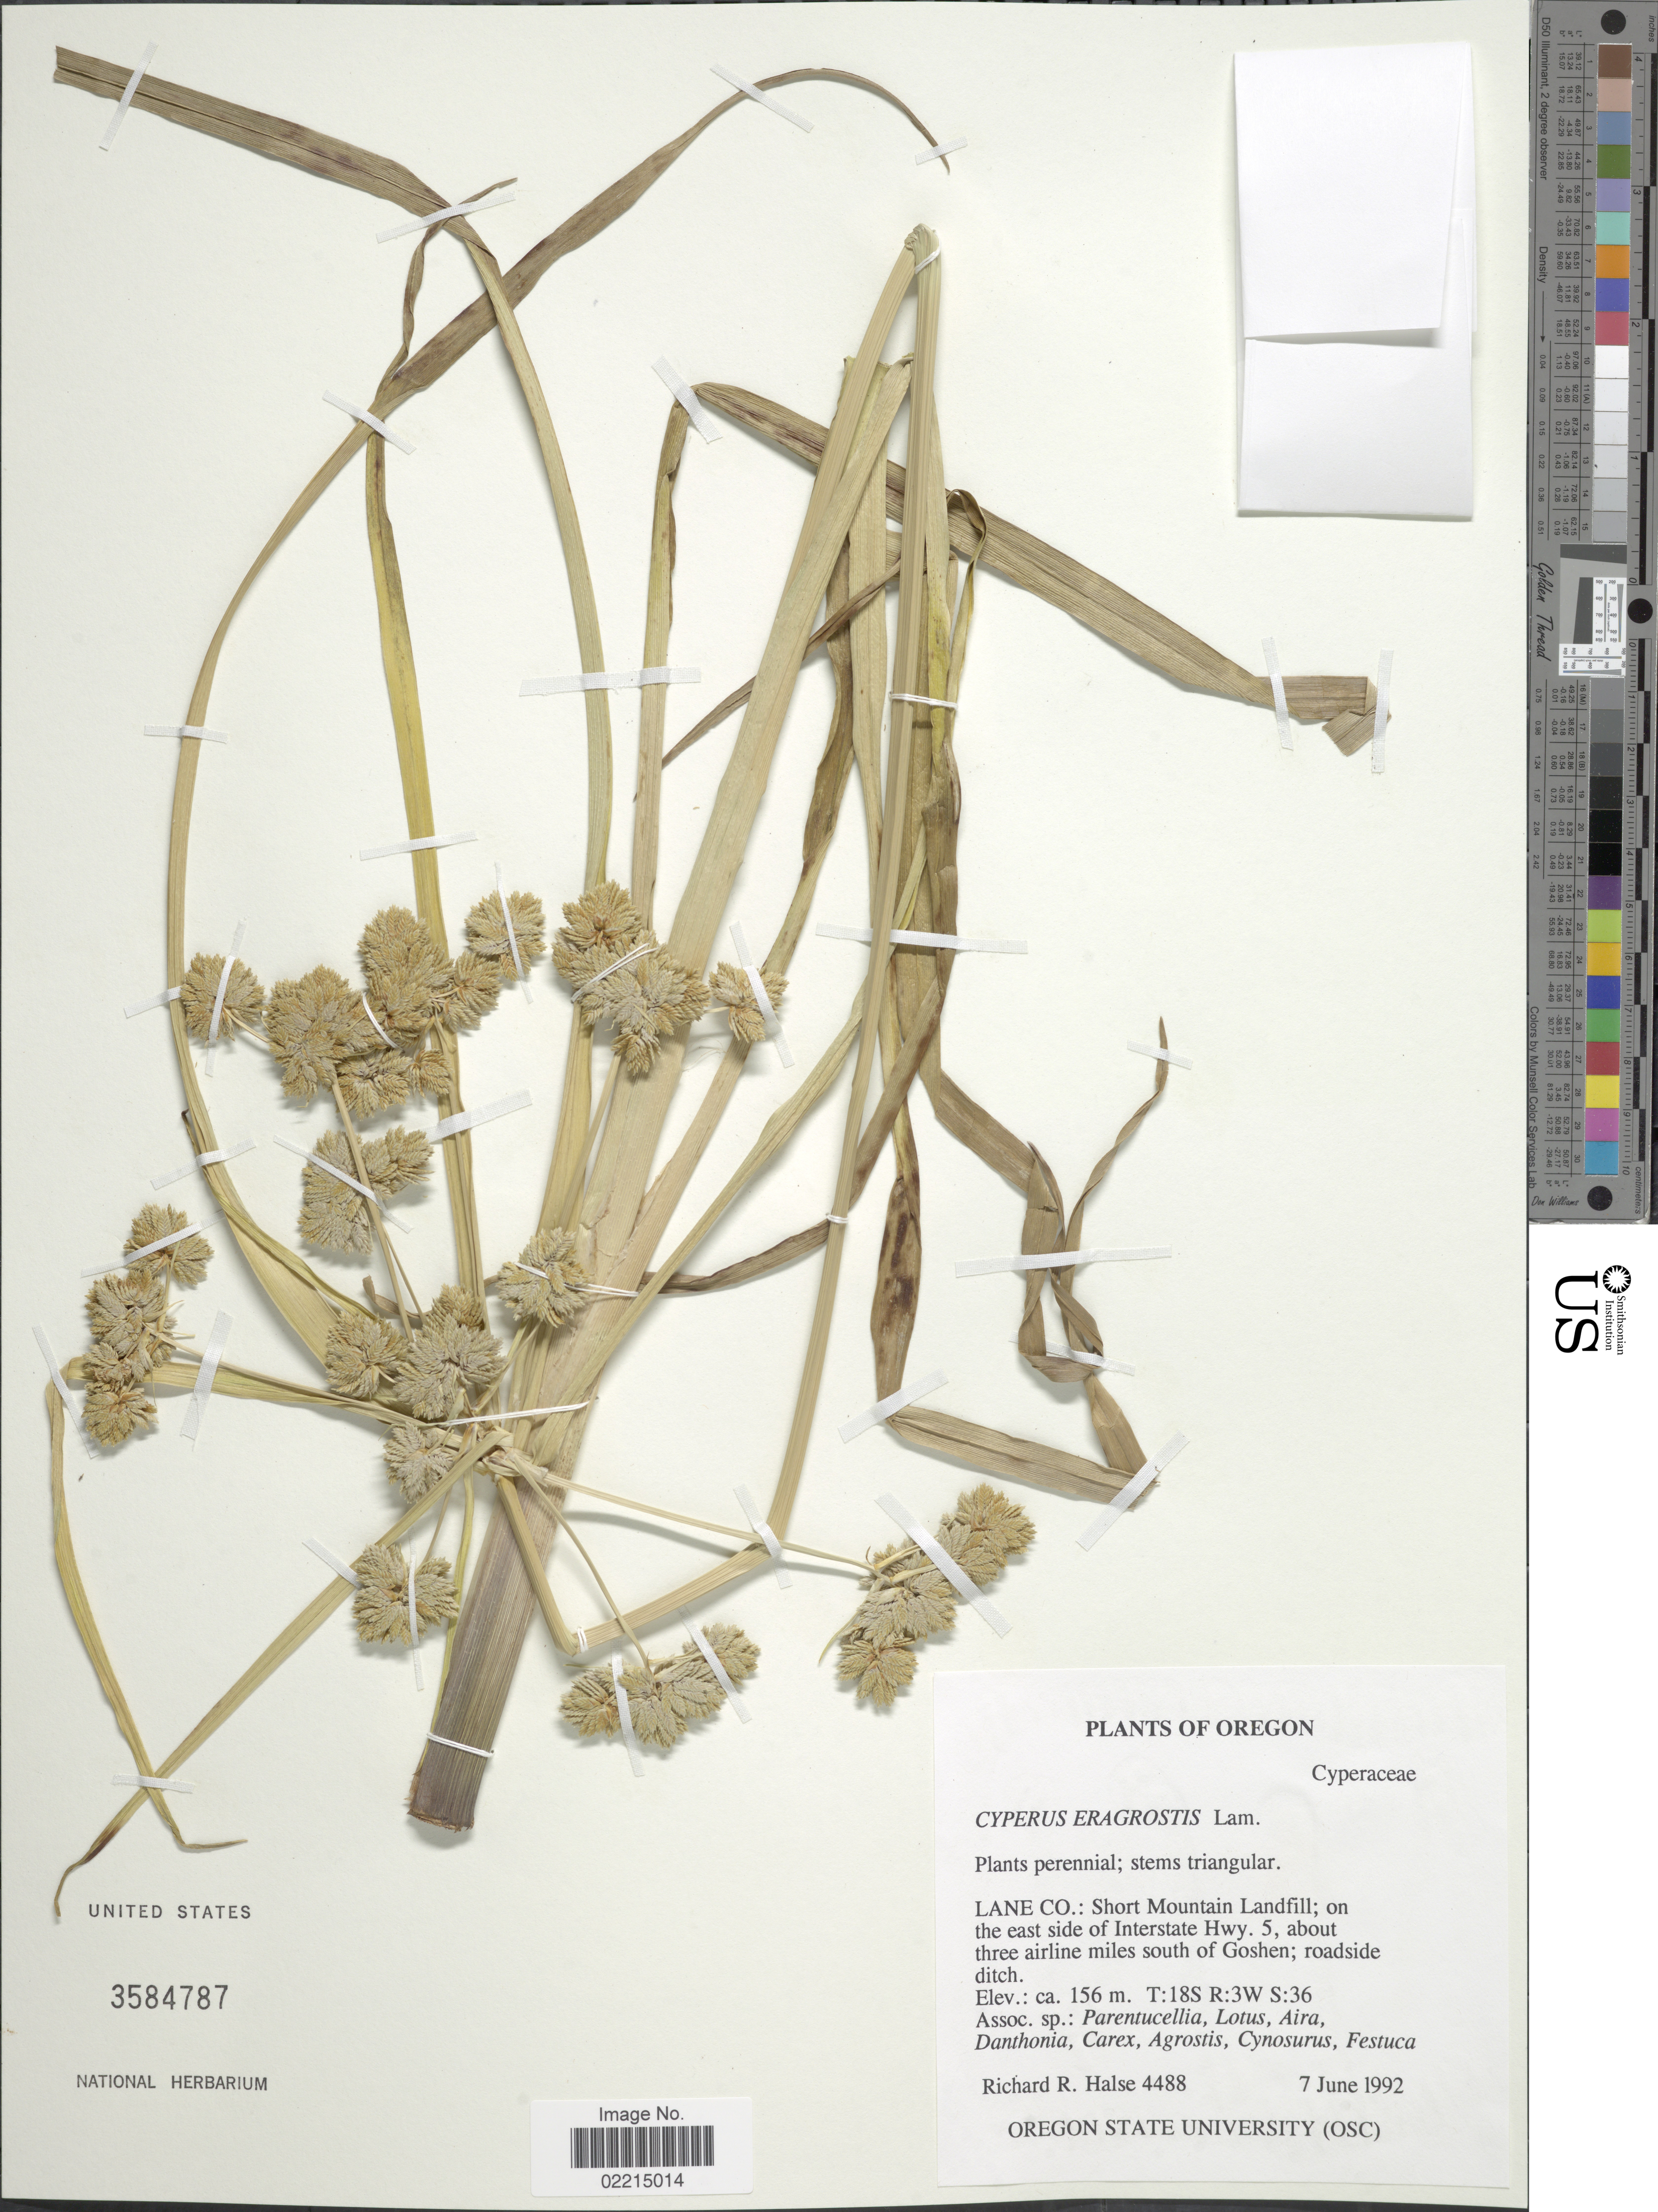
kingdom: Plantae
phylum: Tracheophyta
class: Liliopsida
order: Poales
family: Cyperaceae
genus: Cyperus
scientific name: Cyperus eragrostis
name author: Lam.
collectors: R. Halse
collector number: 4488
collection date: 1992-06-07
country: United States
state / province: Oregon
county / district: Lane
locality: Lane Co.: Short Mountain Landfill; on the east side of Interstate Hwy. 5, about three airline miles south of Goshen. T:18S R:3W S:36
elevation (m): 156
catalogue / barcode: US 3584787